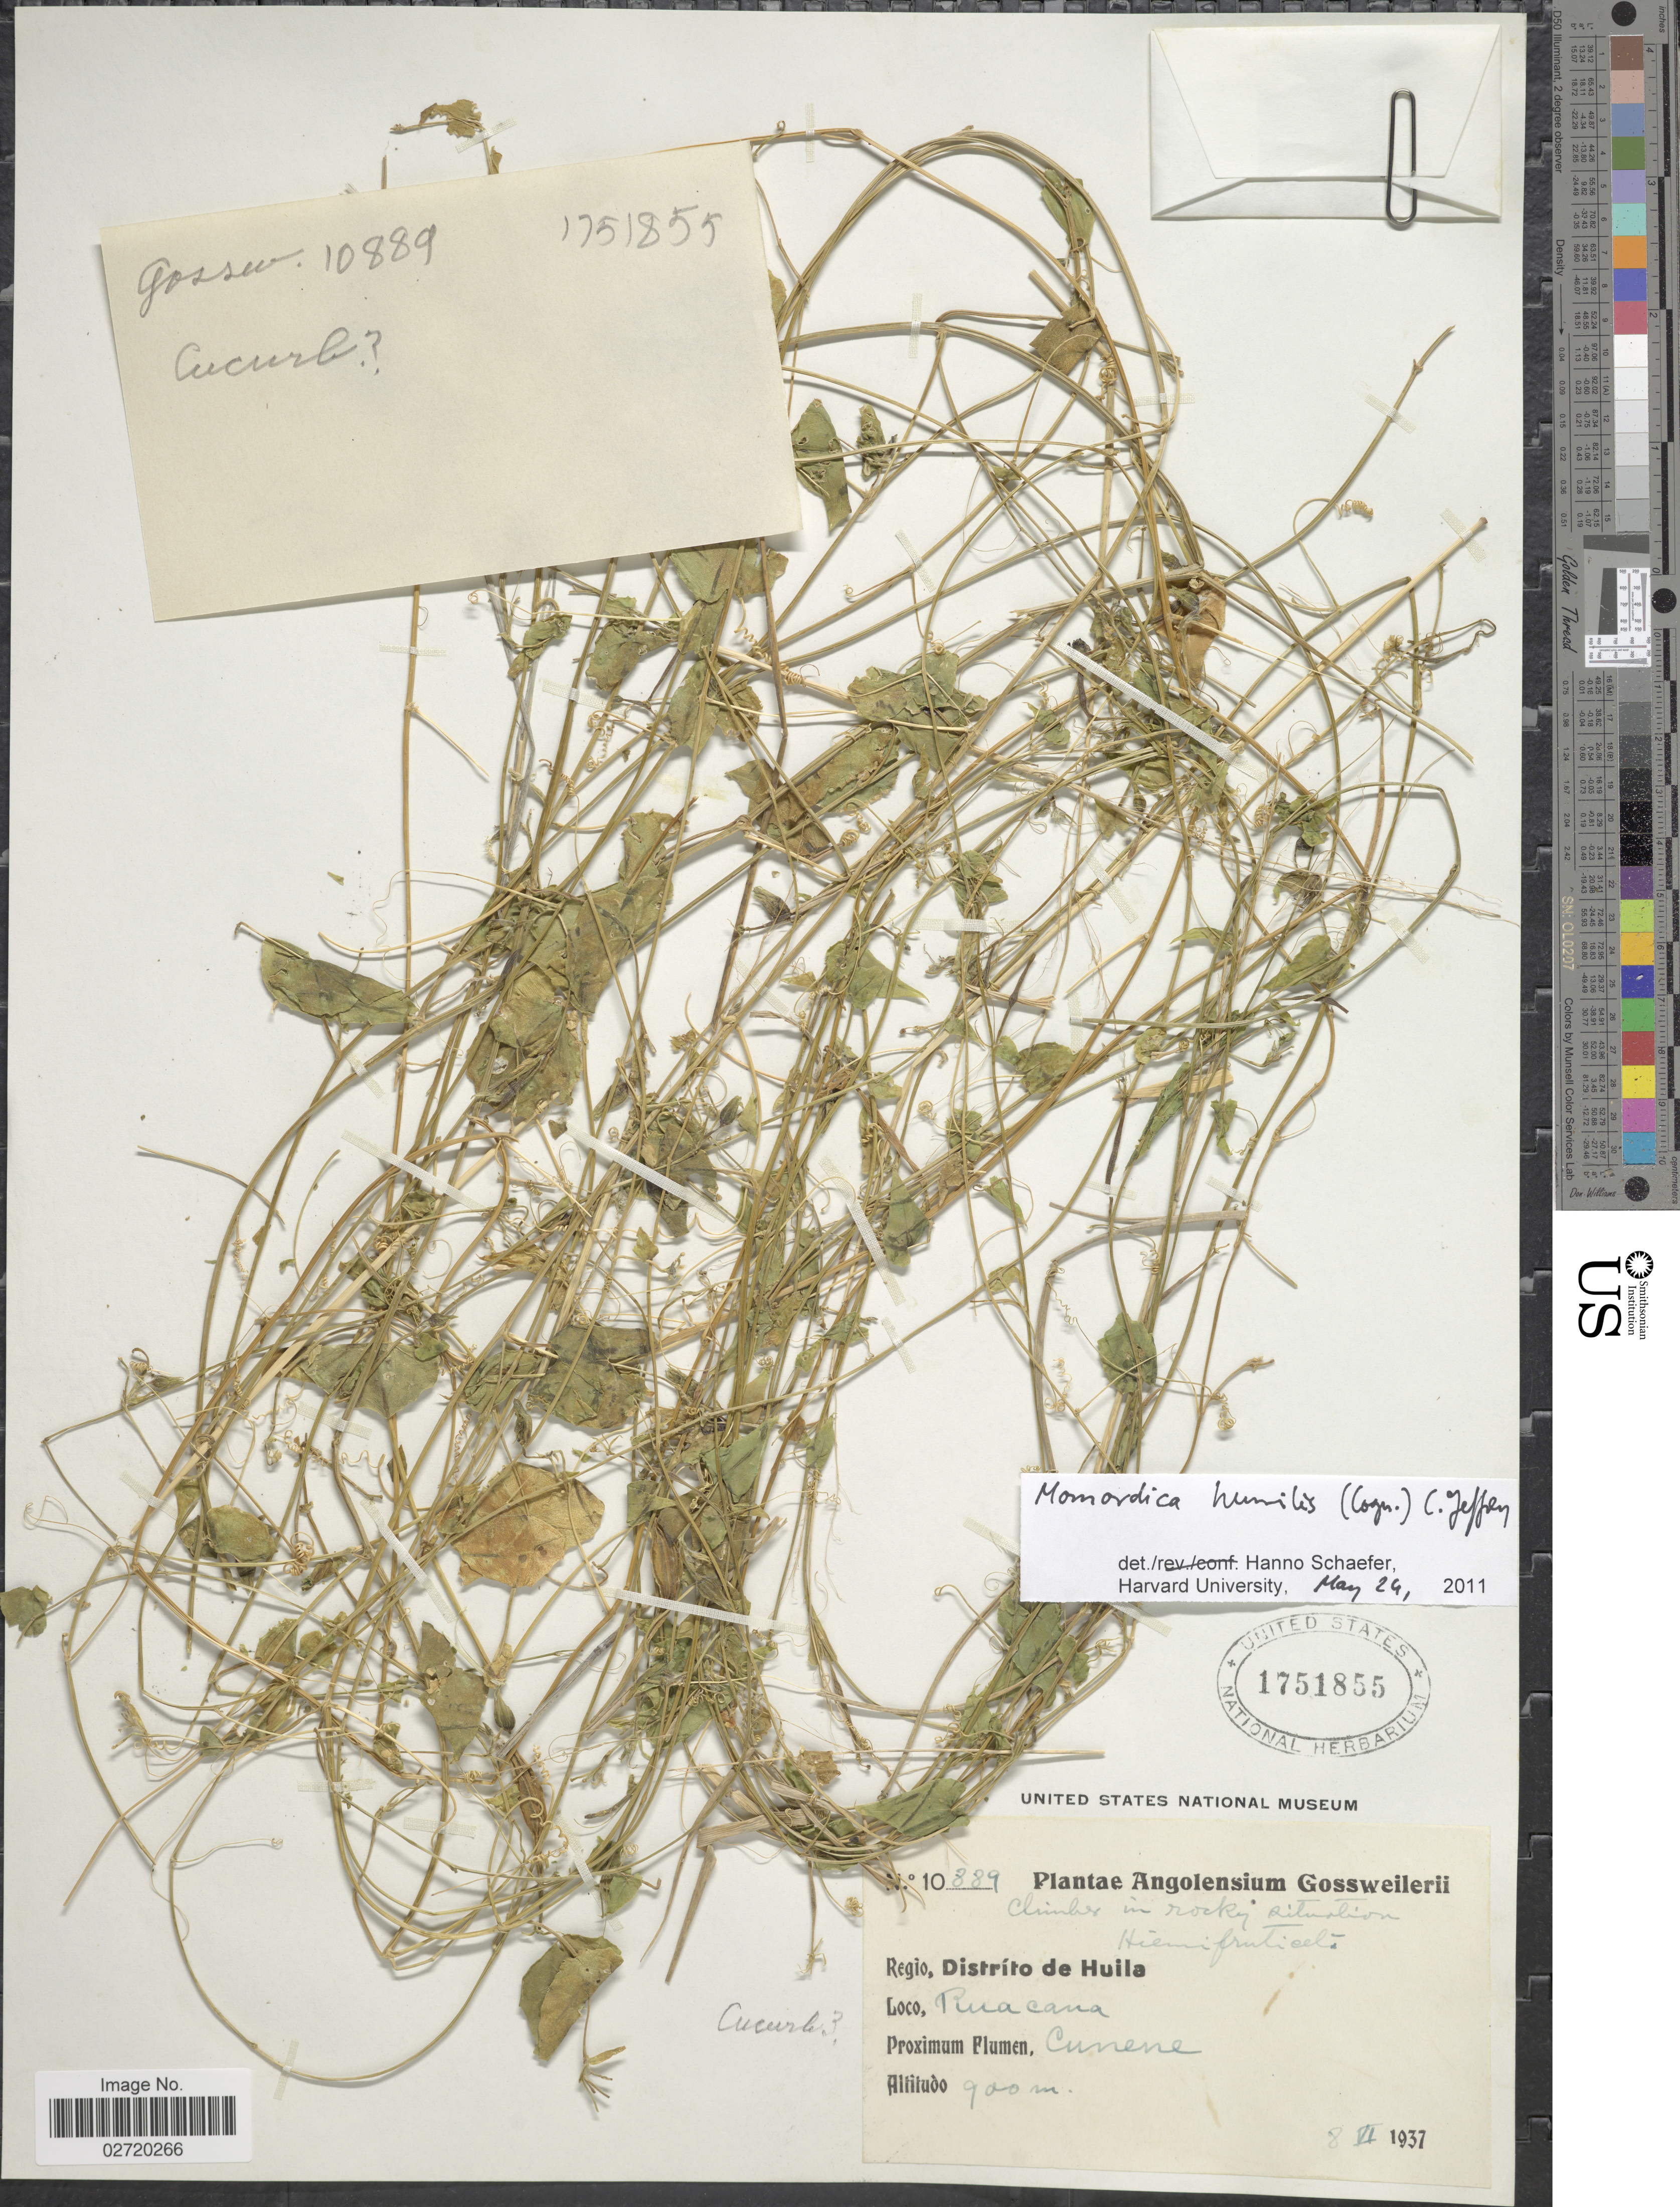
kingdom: Plantae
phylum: Tracheophyta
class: Magnoliopsida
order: Cucurbitales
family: Cucurbitaceae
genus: Momordica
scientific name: Momordica humilis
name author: (Cogn. ex Schinz) C. Jeffrey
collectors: -. Gossweiler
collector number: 10889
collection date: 1937-06-08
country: Angola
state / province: Huila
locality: Regio, Distrito de Huila, Puiacana, Cunene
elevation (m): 900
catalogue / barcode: US 1751855